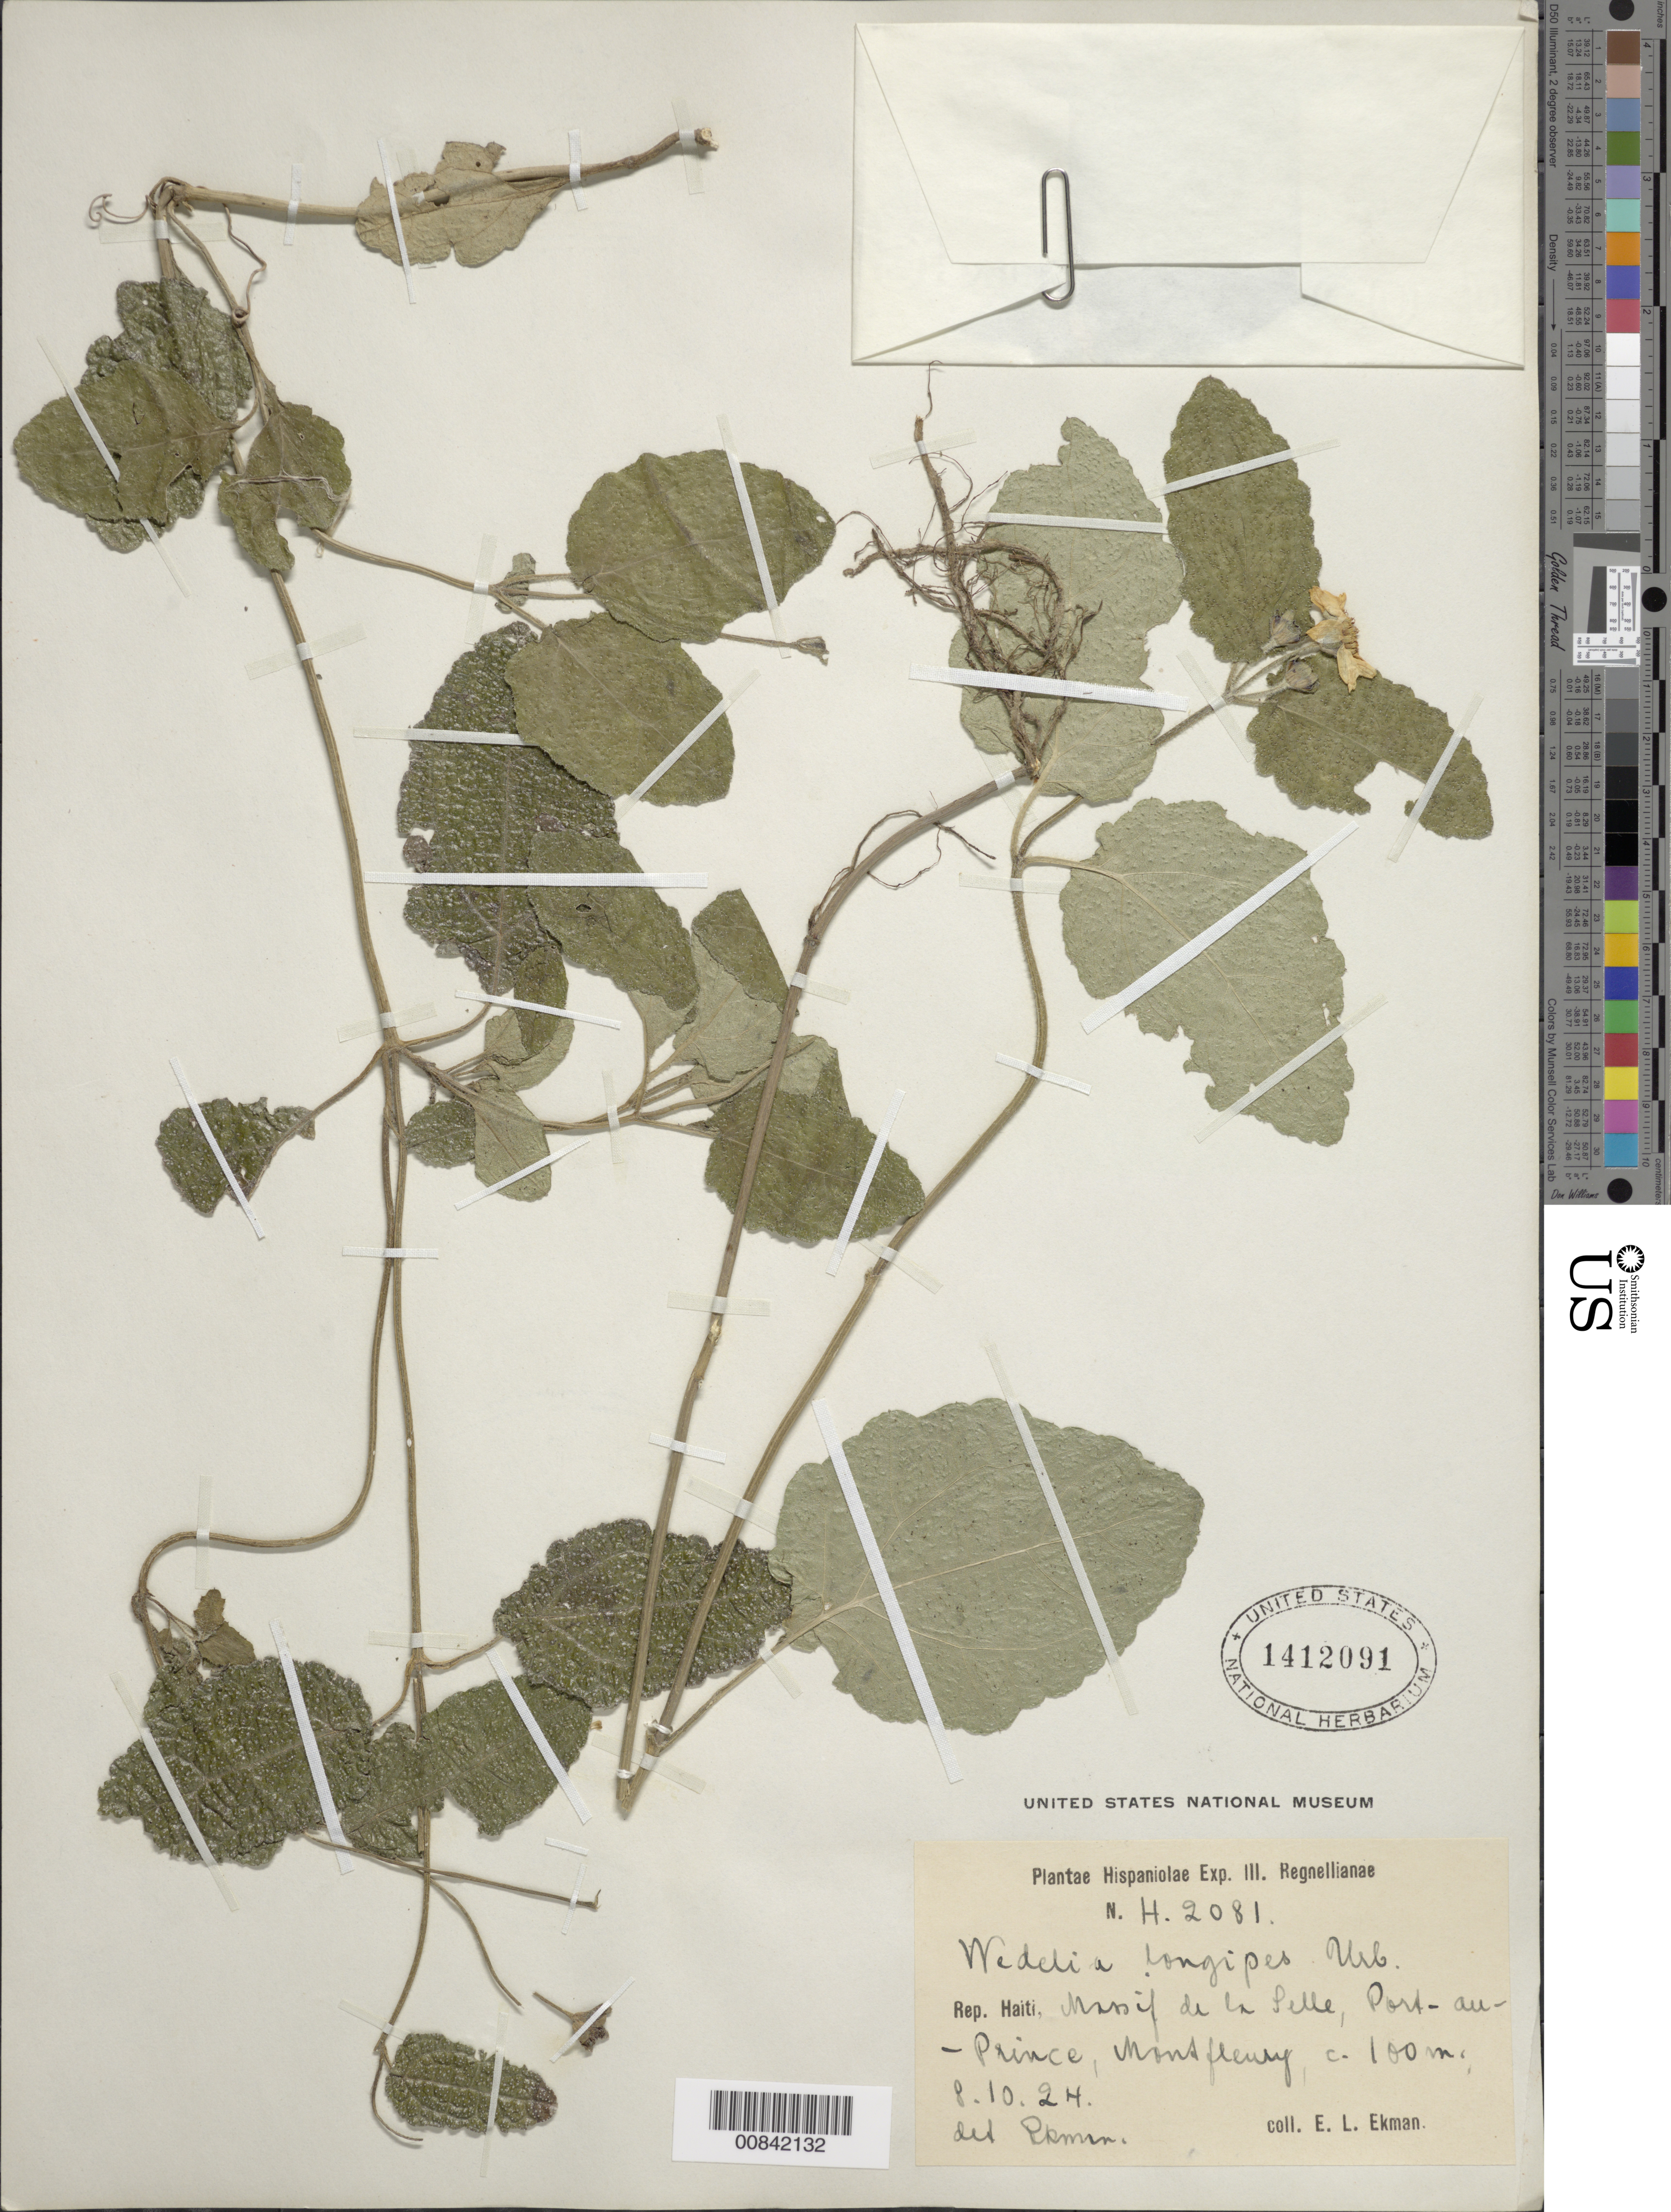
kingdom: Plantae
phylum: Tracheophyta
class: Magnoliopsida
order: Asterales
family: Asteraceae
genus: Wedelia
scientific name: Wedelia longipes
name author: Urb.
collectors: E. L. Ekman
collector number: H 2081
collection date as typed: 08 Oct 1924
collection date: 1924-10-08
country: Haiti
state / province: Ouest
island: Hispaniola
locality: Massif de la Selle, Port-au-Prince, Montfleury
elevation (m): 100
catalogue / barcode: US 1412091